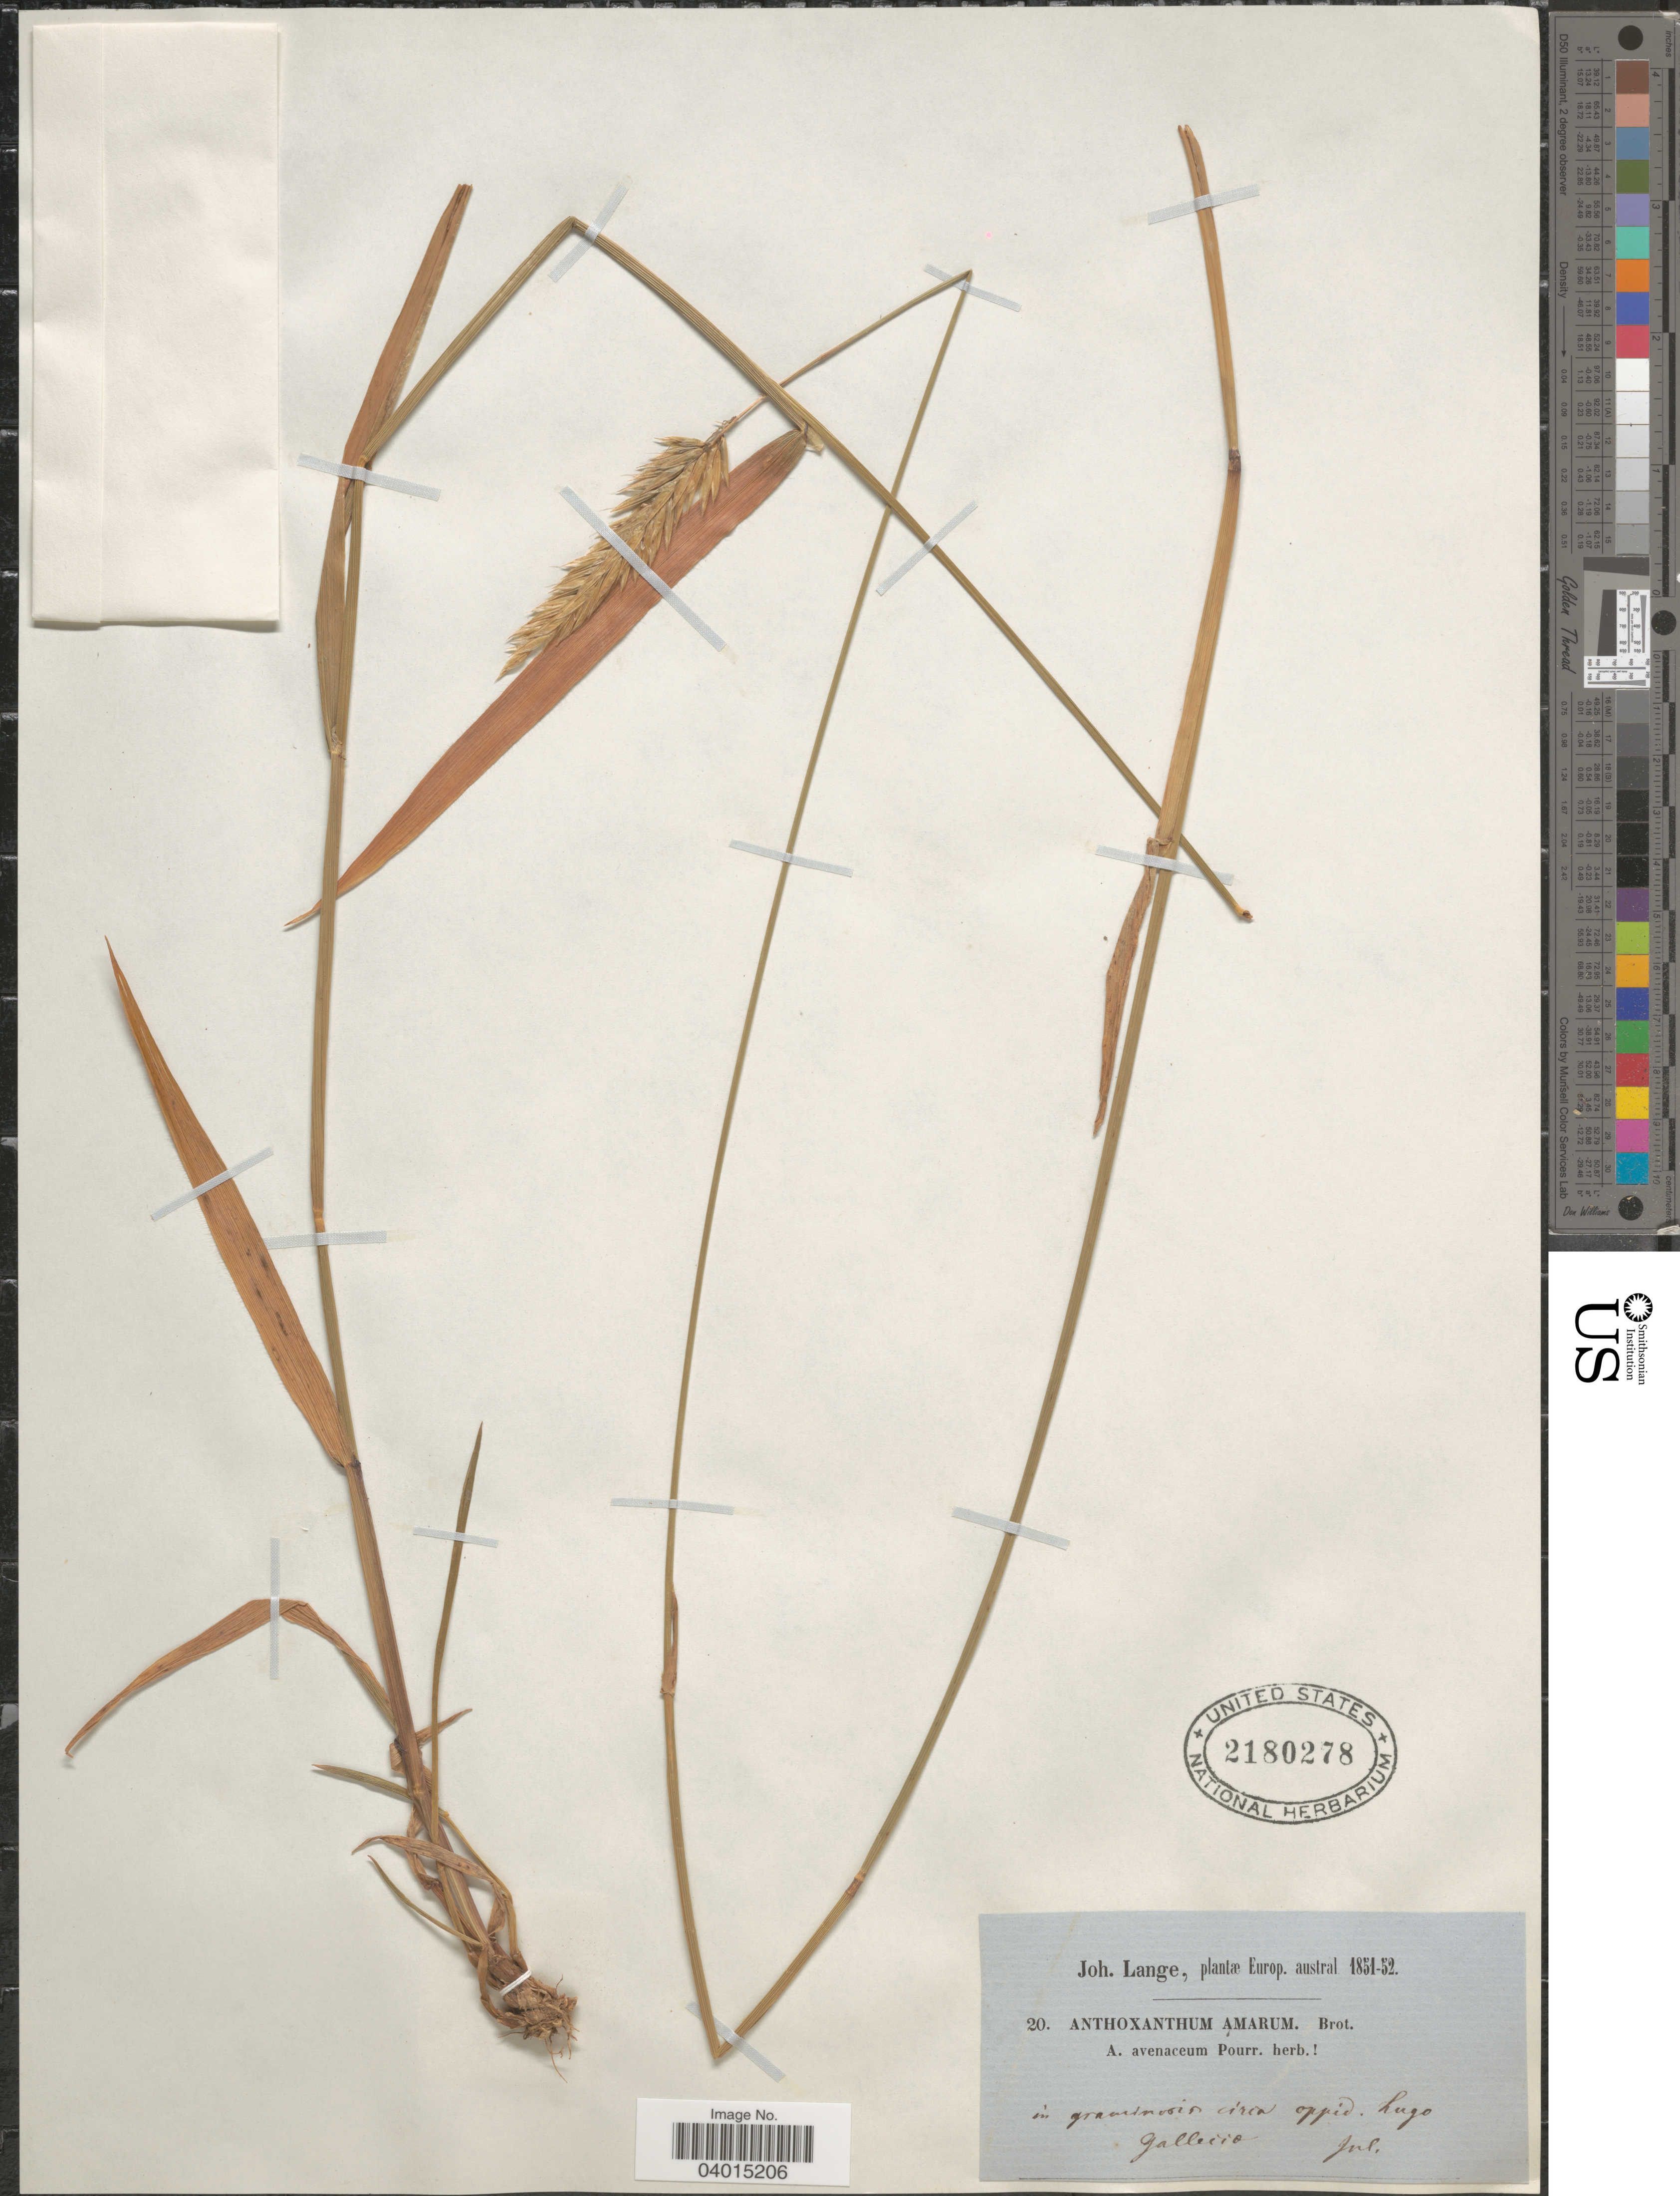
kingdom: Plantae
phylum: Tracheophyta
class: Liliopsida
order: Poales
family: Poaceae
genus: Anthoxanthum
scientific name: Anthoxanthum amarum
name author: Brot.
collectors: J. M. C. Lange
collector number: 20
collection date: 1851-07/1852-07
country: Spain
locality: Europ. austral. In graminosis circa oppid. Lugo Gallecio.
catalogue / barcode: US 2180278